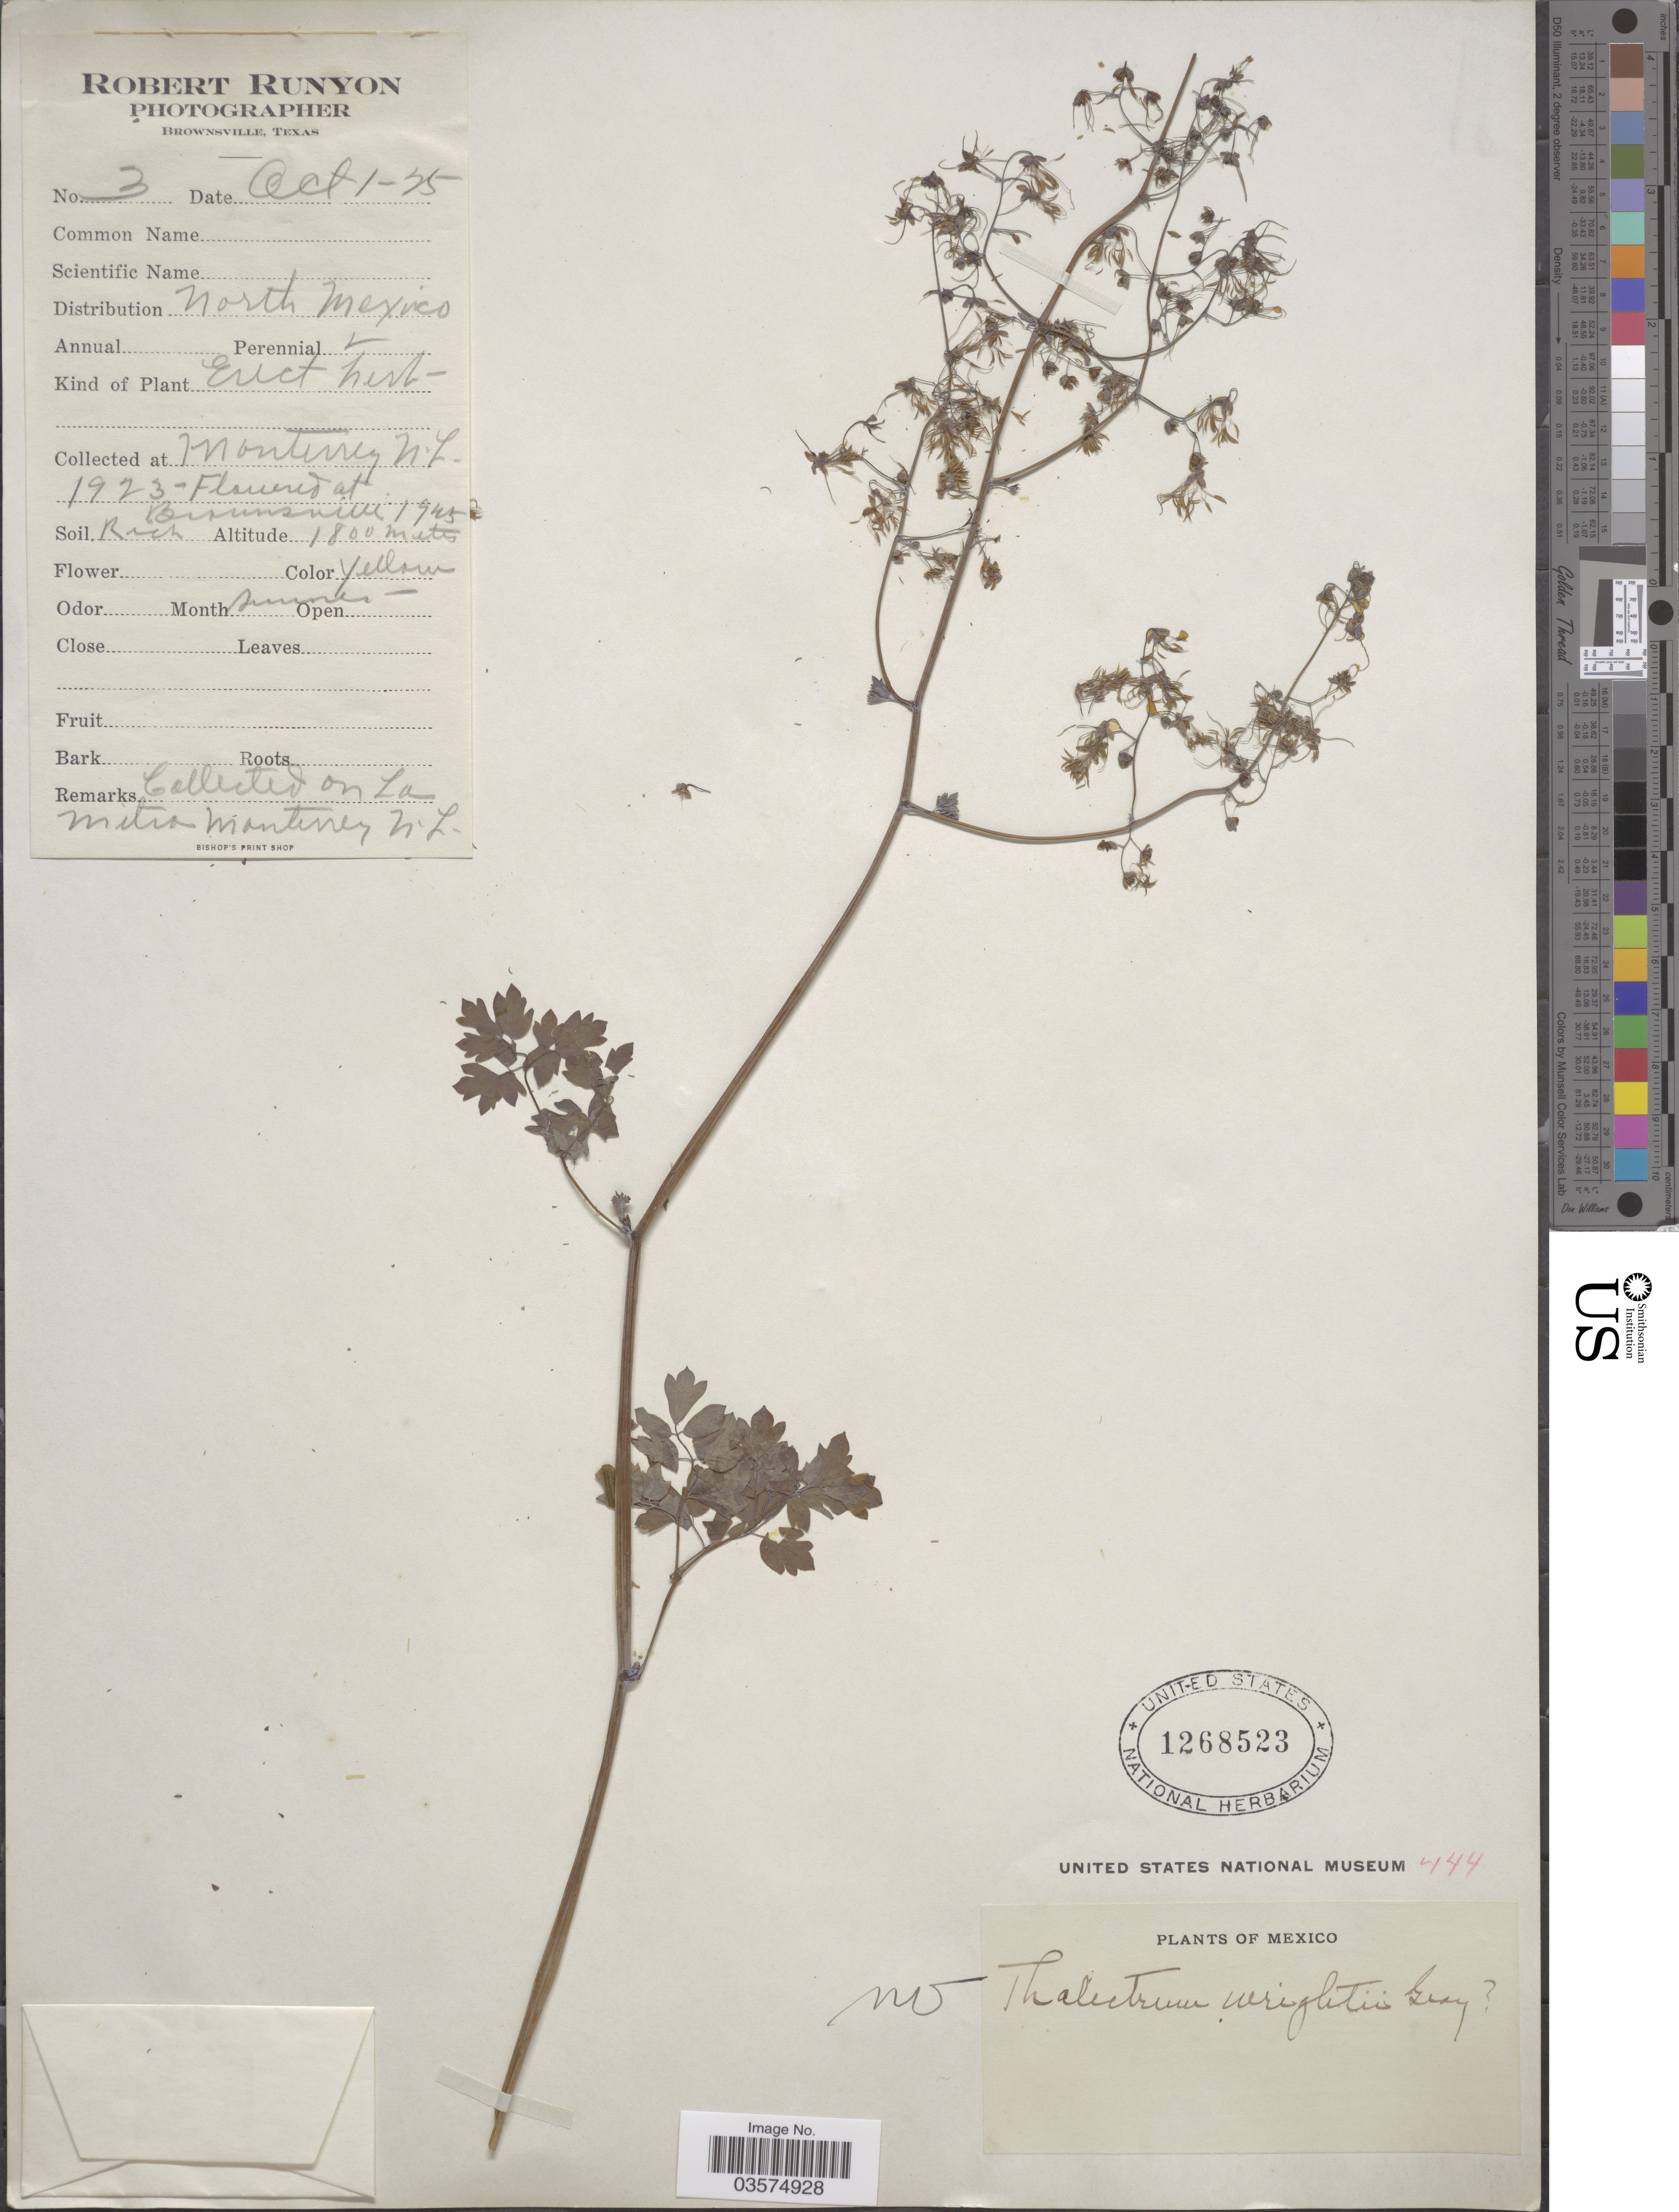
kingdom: Plantae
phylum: Tracheophyta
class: Magnoliopsida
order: Ranunculales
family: Ranunculaceae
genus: Thalictrum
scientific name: Thalictrum sp.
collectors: R. Runyon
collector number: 3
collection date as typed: Transcribed d/m/y: 1/10/25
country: Mexico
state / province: Nuevo León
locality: Monterrey.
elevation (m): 1800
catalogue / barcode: US 1268523